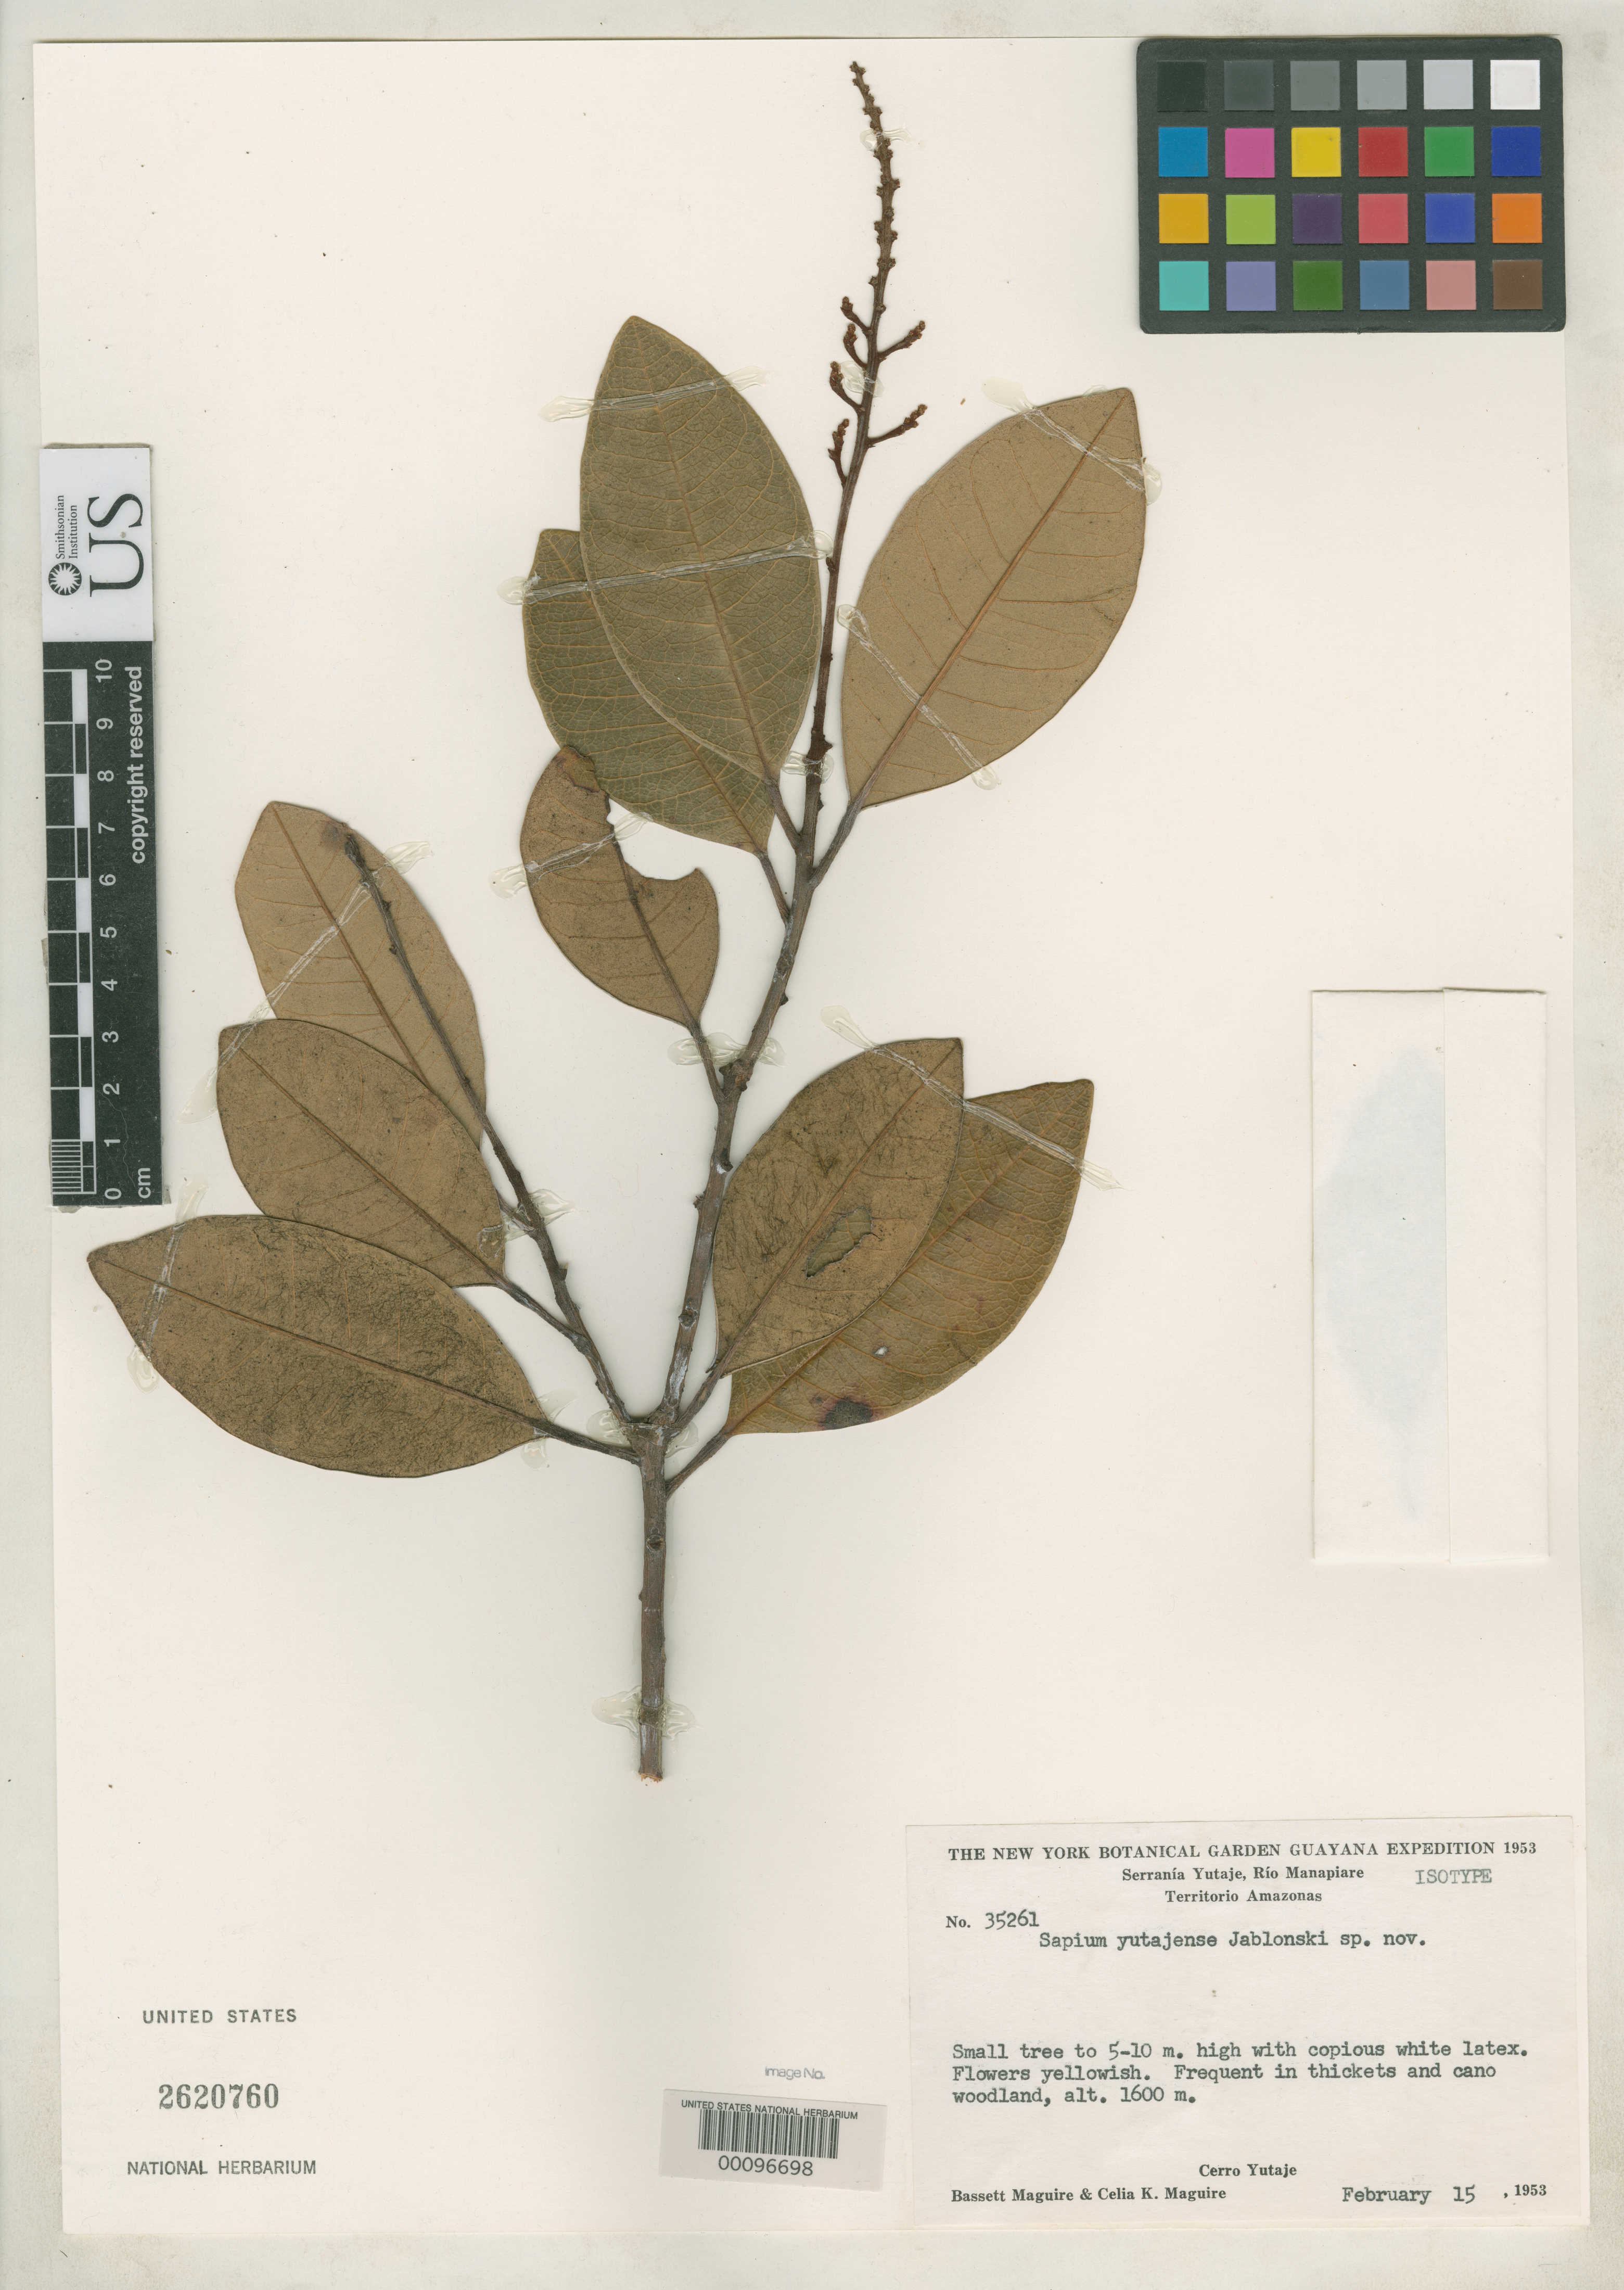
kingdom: Plantae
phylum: Tracheophyta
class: Magnoliopsida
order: Malpighiales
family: Euphorbiaceae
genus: Sapium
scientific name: Sapium yutajense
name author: Jabl.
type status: Isotype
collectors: B. Maguire & C. K. Maguire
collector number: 35261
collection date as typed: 15 Feb 1953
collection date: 1953-02-15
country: Venezuela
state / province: Amazonas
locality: Rio Manapiare, Serrania Yutaje.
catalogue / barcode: US 2620760